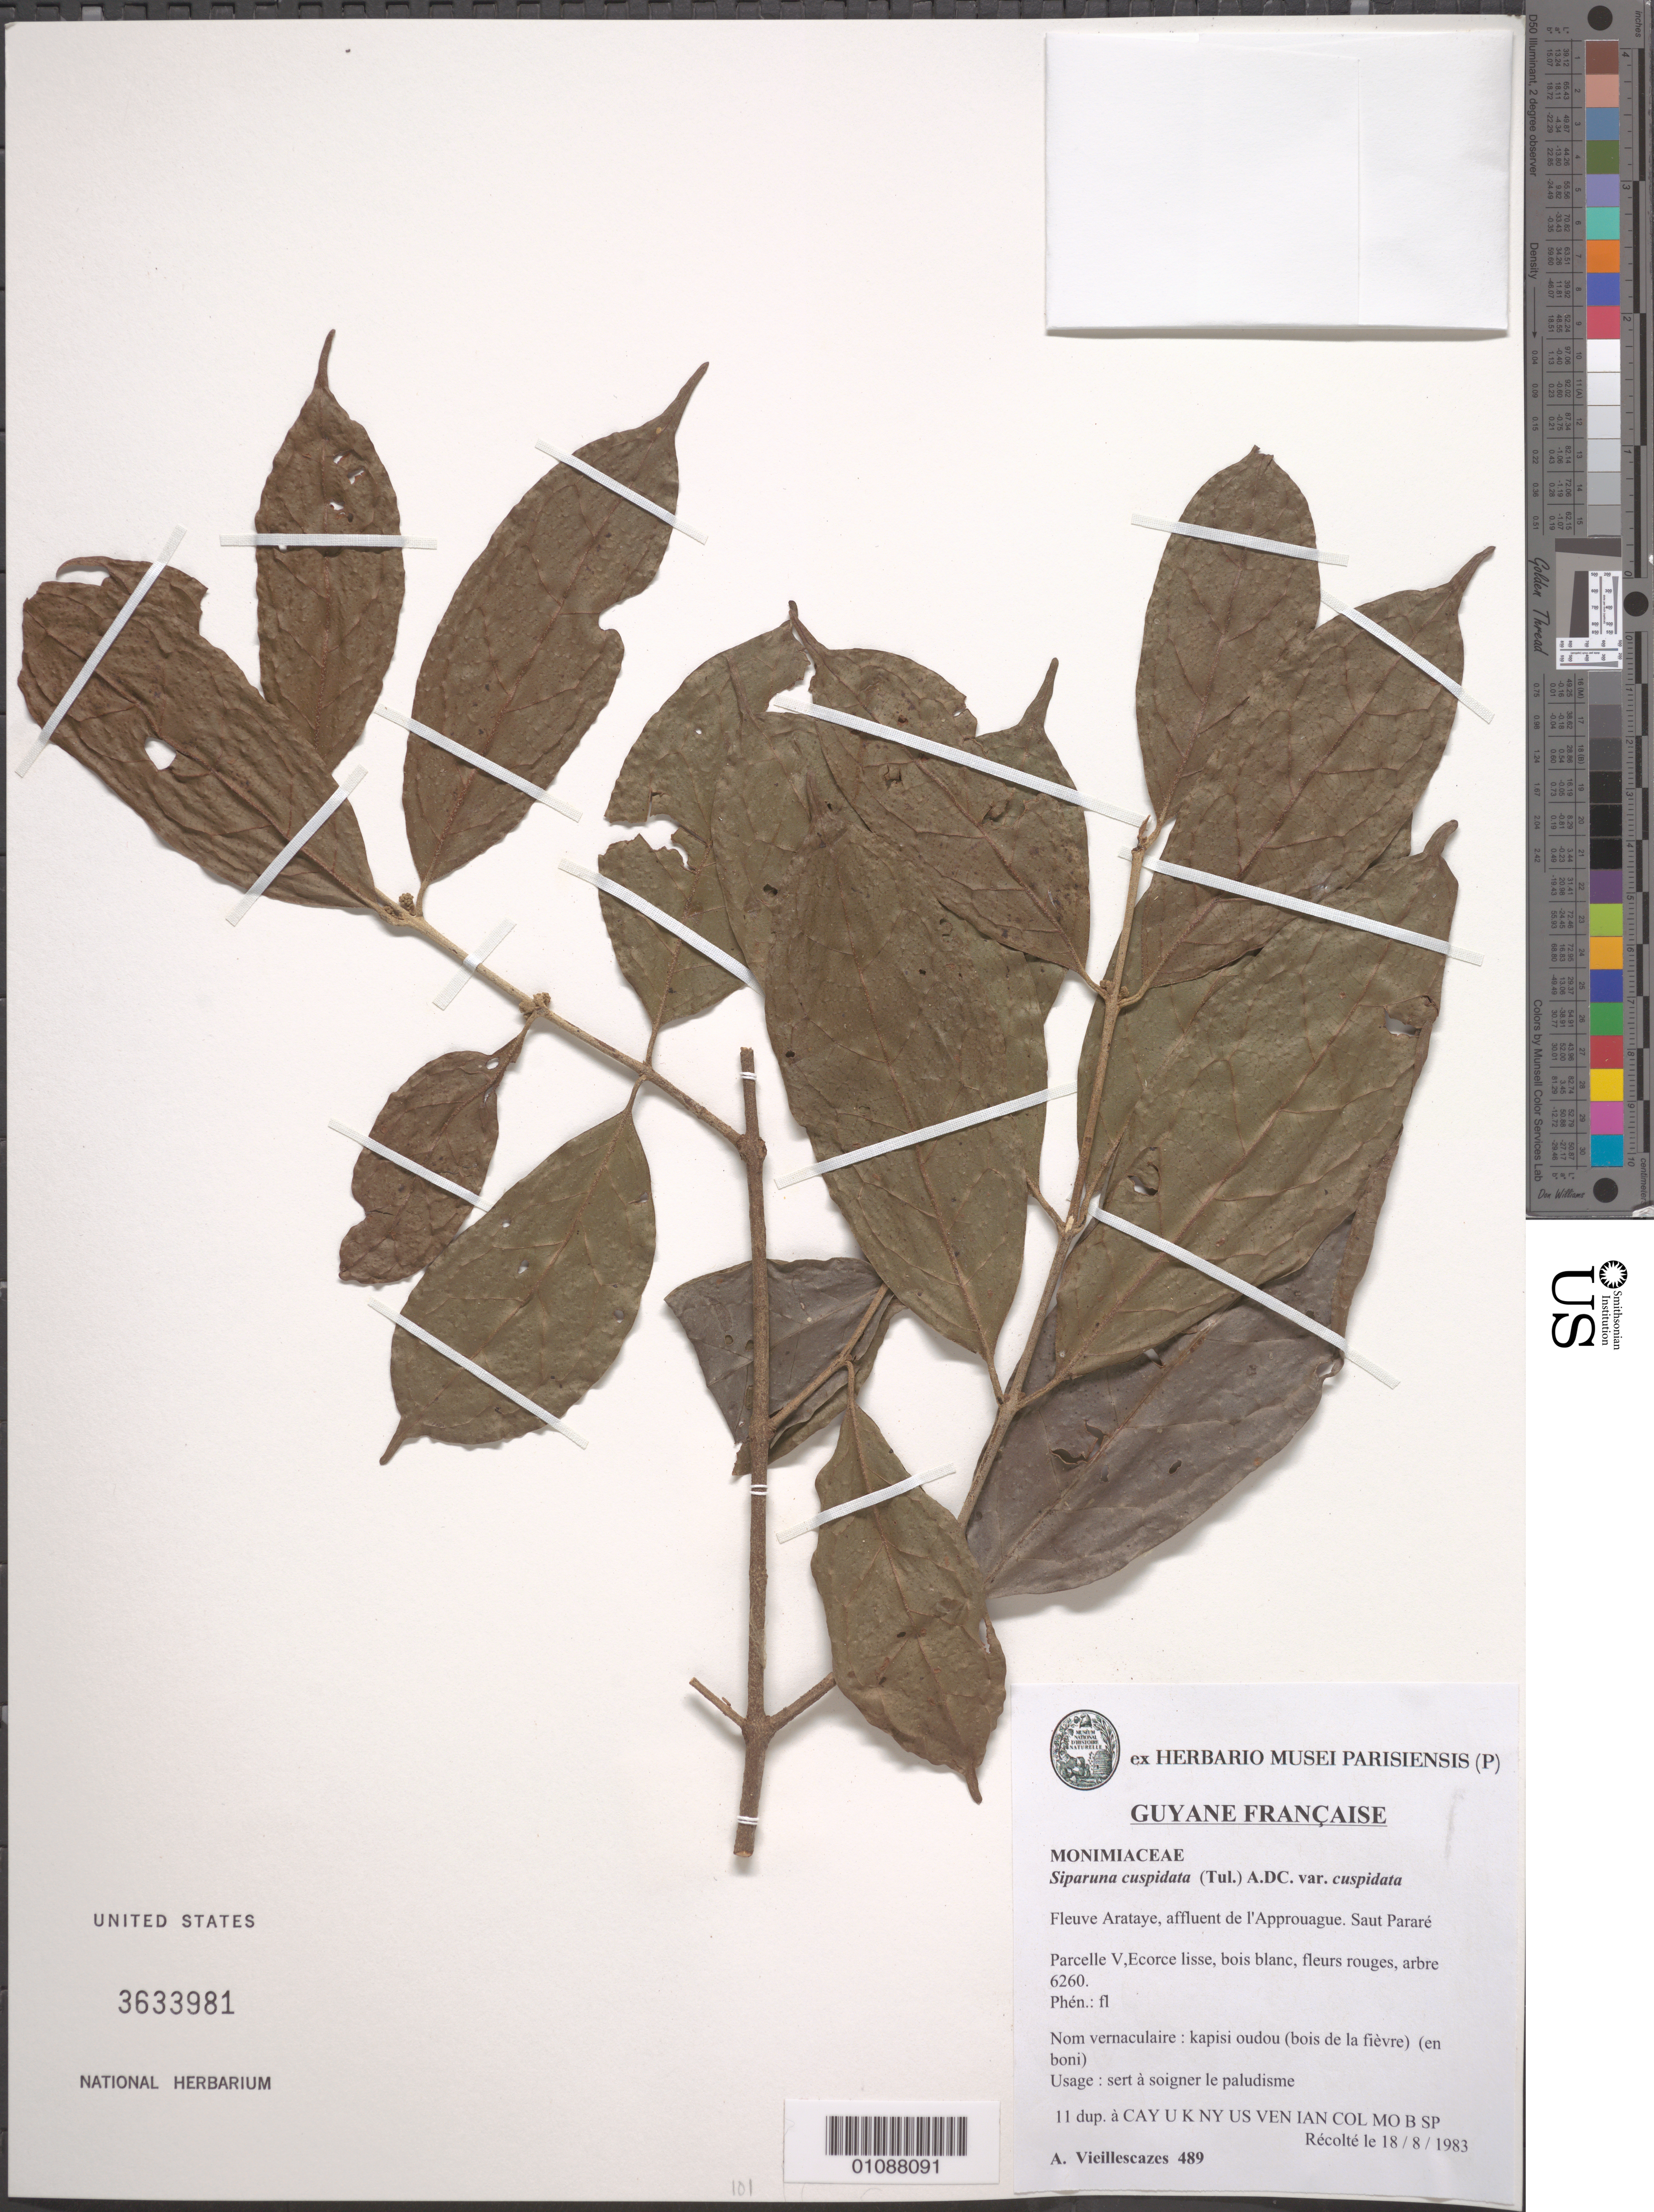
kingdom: Plantae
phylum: Tracheophyta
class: Magnoliopsida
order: Laurales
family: Siparunaceae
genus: Siparuna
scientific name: Siparuna cuspidata var. cuspidata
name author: A. DC.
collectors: A. Vieillescazes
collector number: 489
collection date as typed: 18-Aug-83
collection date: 1983-08-18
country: French Guiana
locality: Fleuve Approuague, Riv. Arataye, Sauts Pararé, Parcelle V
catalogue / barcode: US 3633981